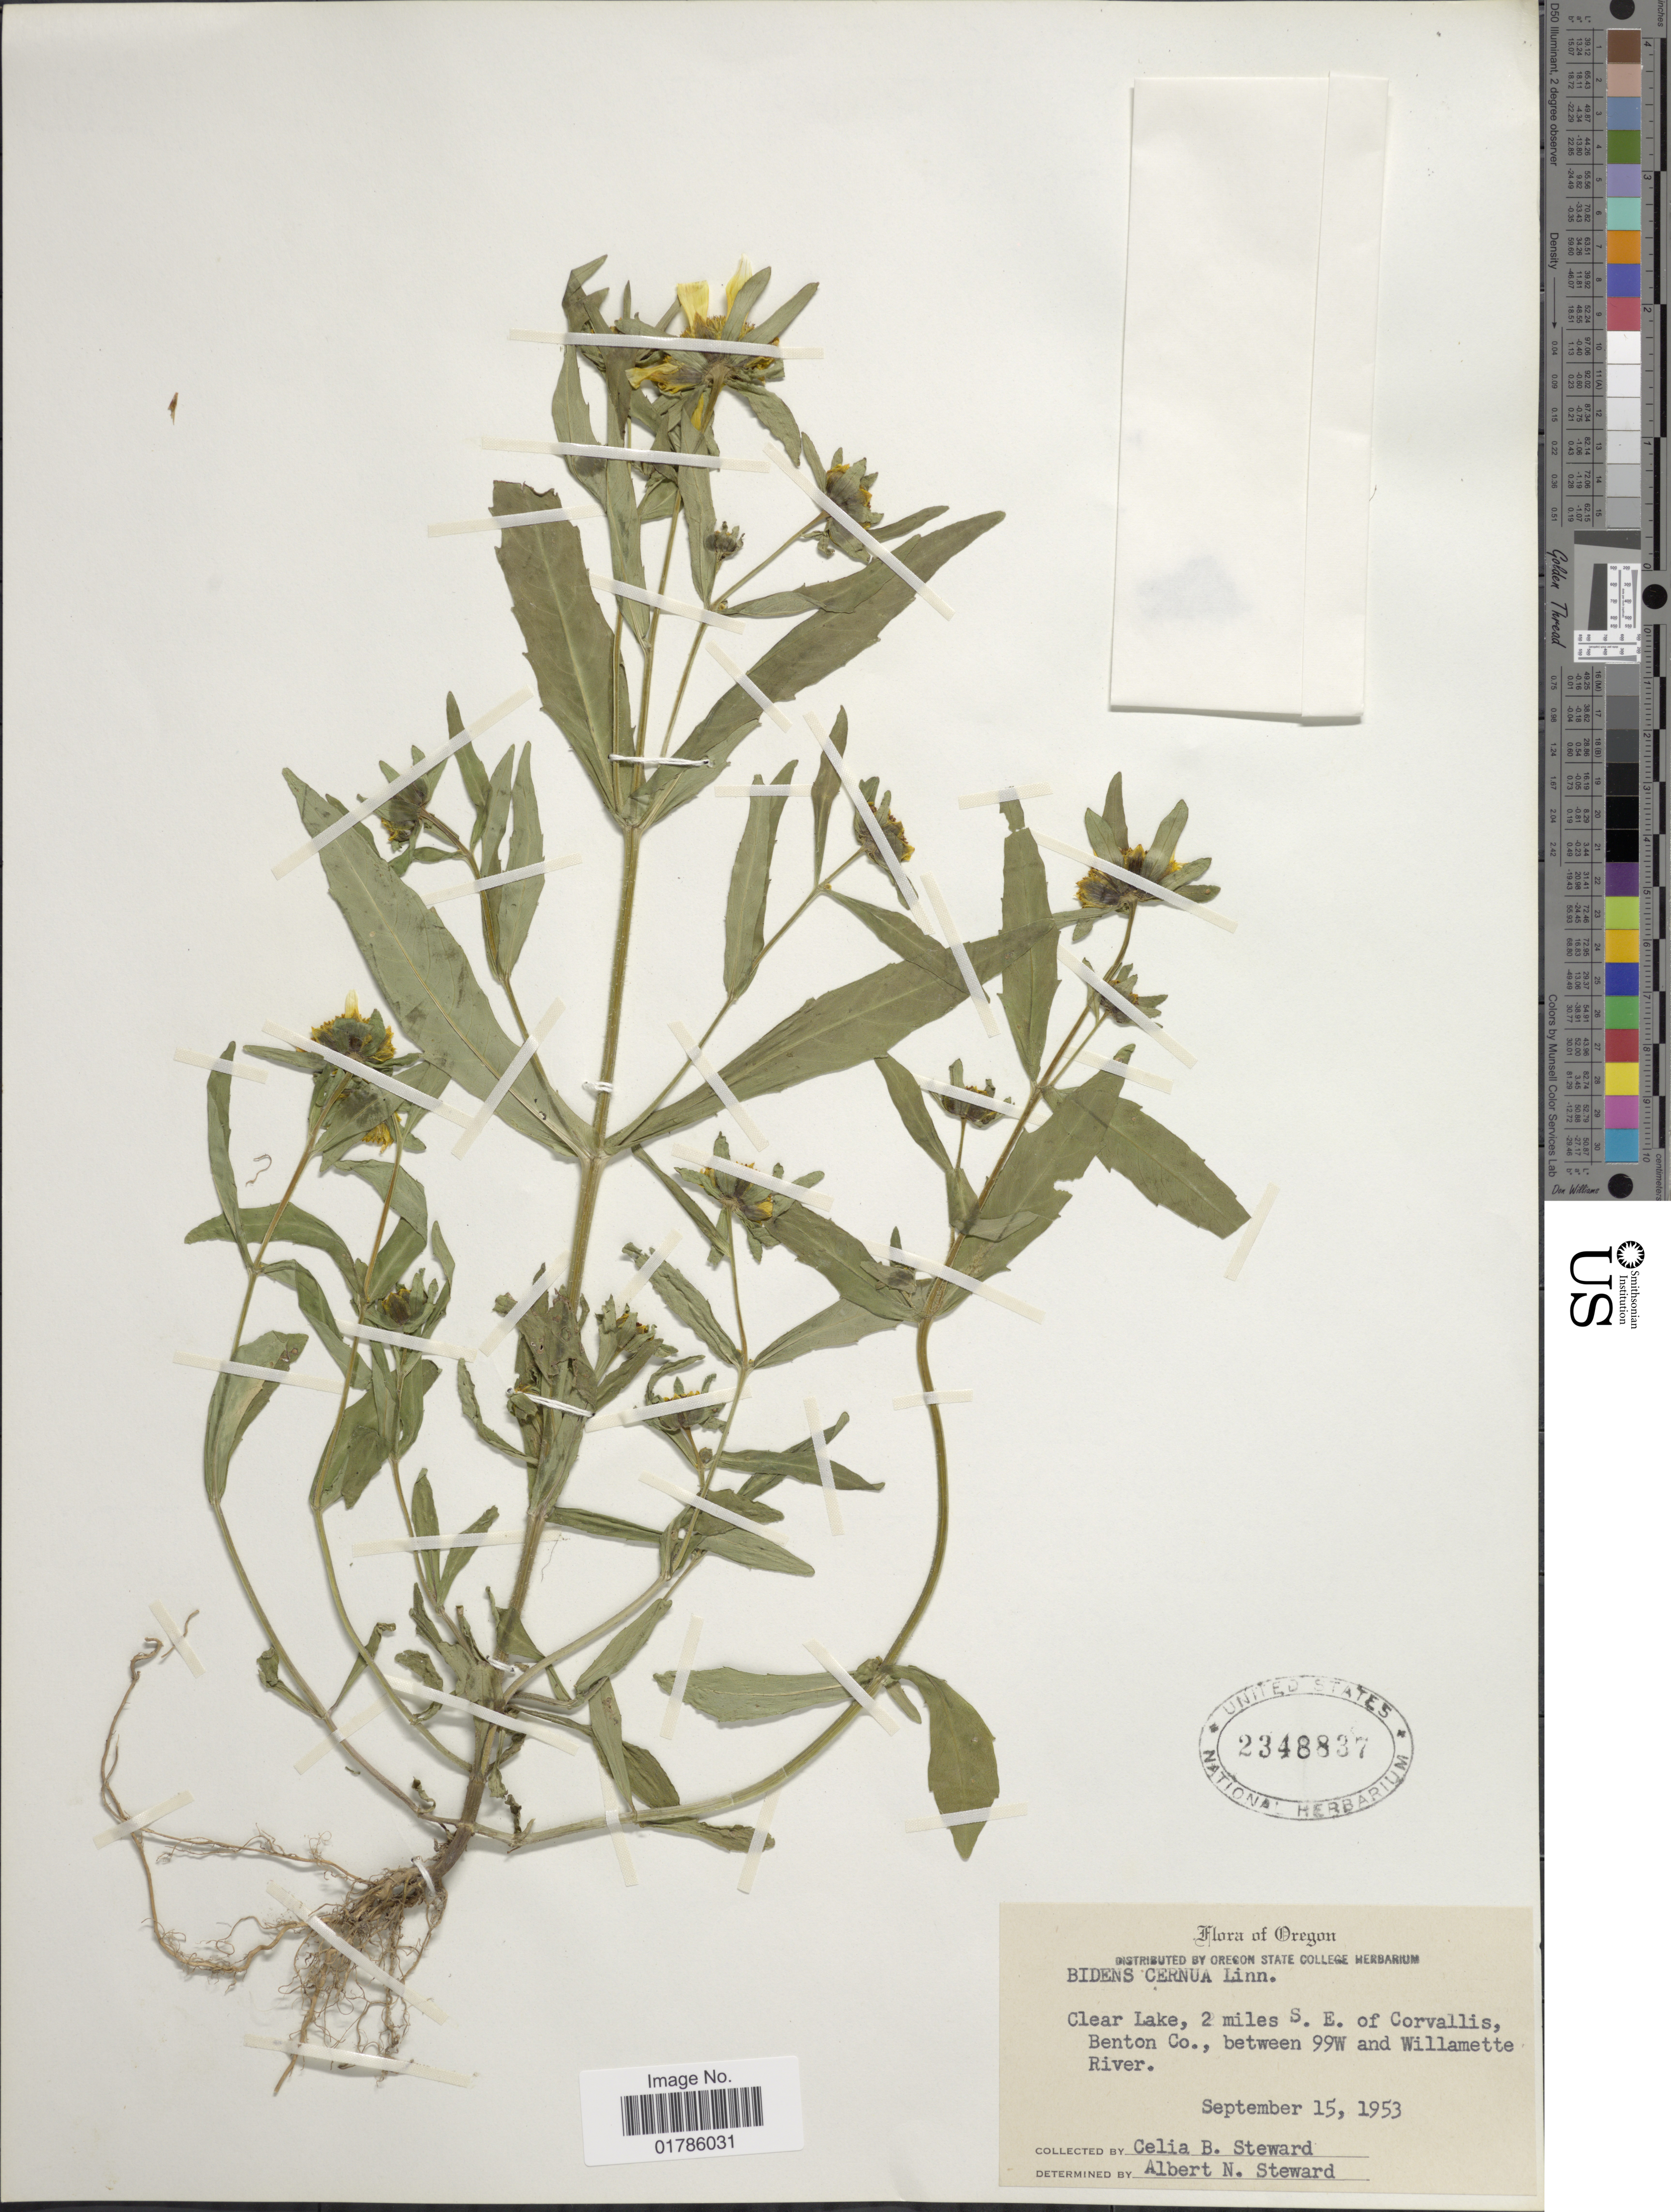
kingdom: Plantae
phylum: Tracheophyta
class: Magnoliopsida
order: Asterales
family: Asteraceae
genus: Bidens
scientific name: Bidens cernua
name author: L.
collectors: C. Steward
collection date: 1953-09-15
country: United States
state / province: Oregon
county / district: Benton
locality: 2 miles S. E. of Corvallis, Benton Co., between 99W and Willamette River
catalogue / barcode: US 2348837